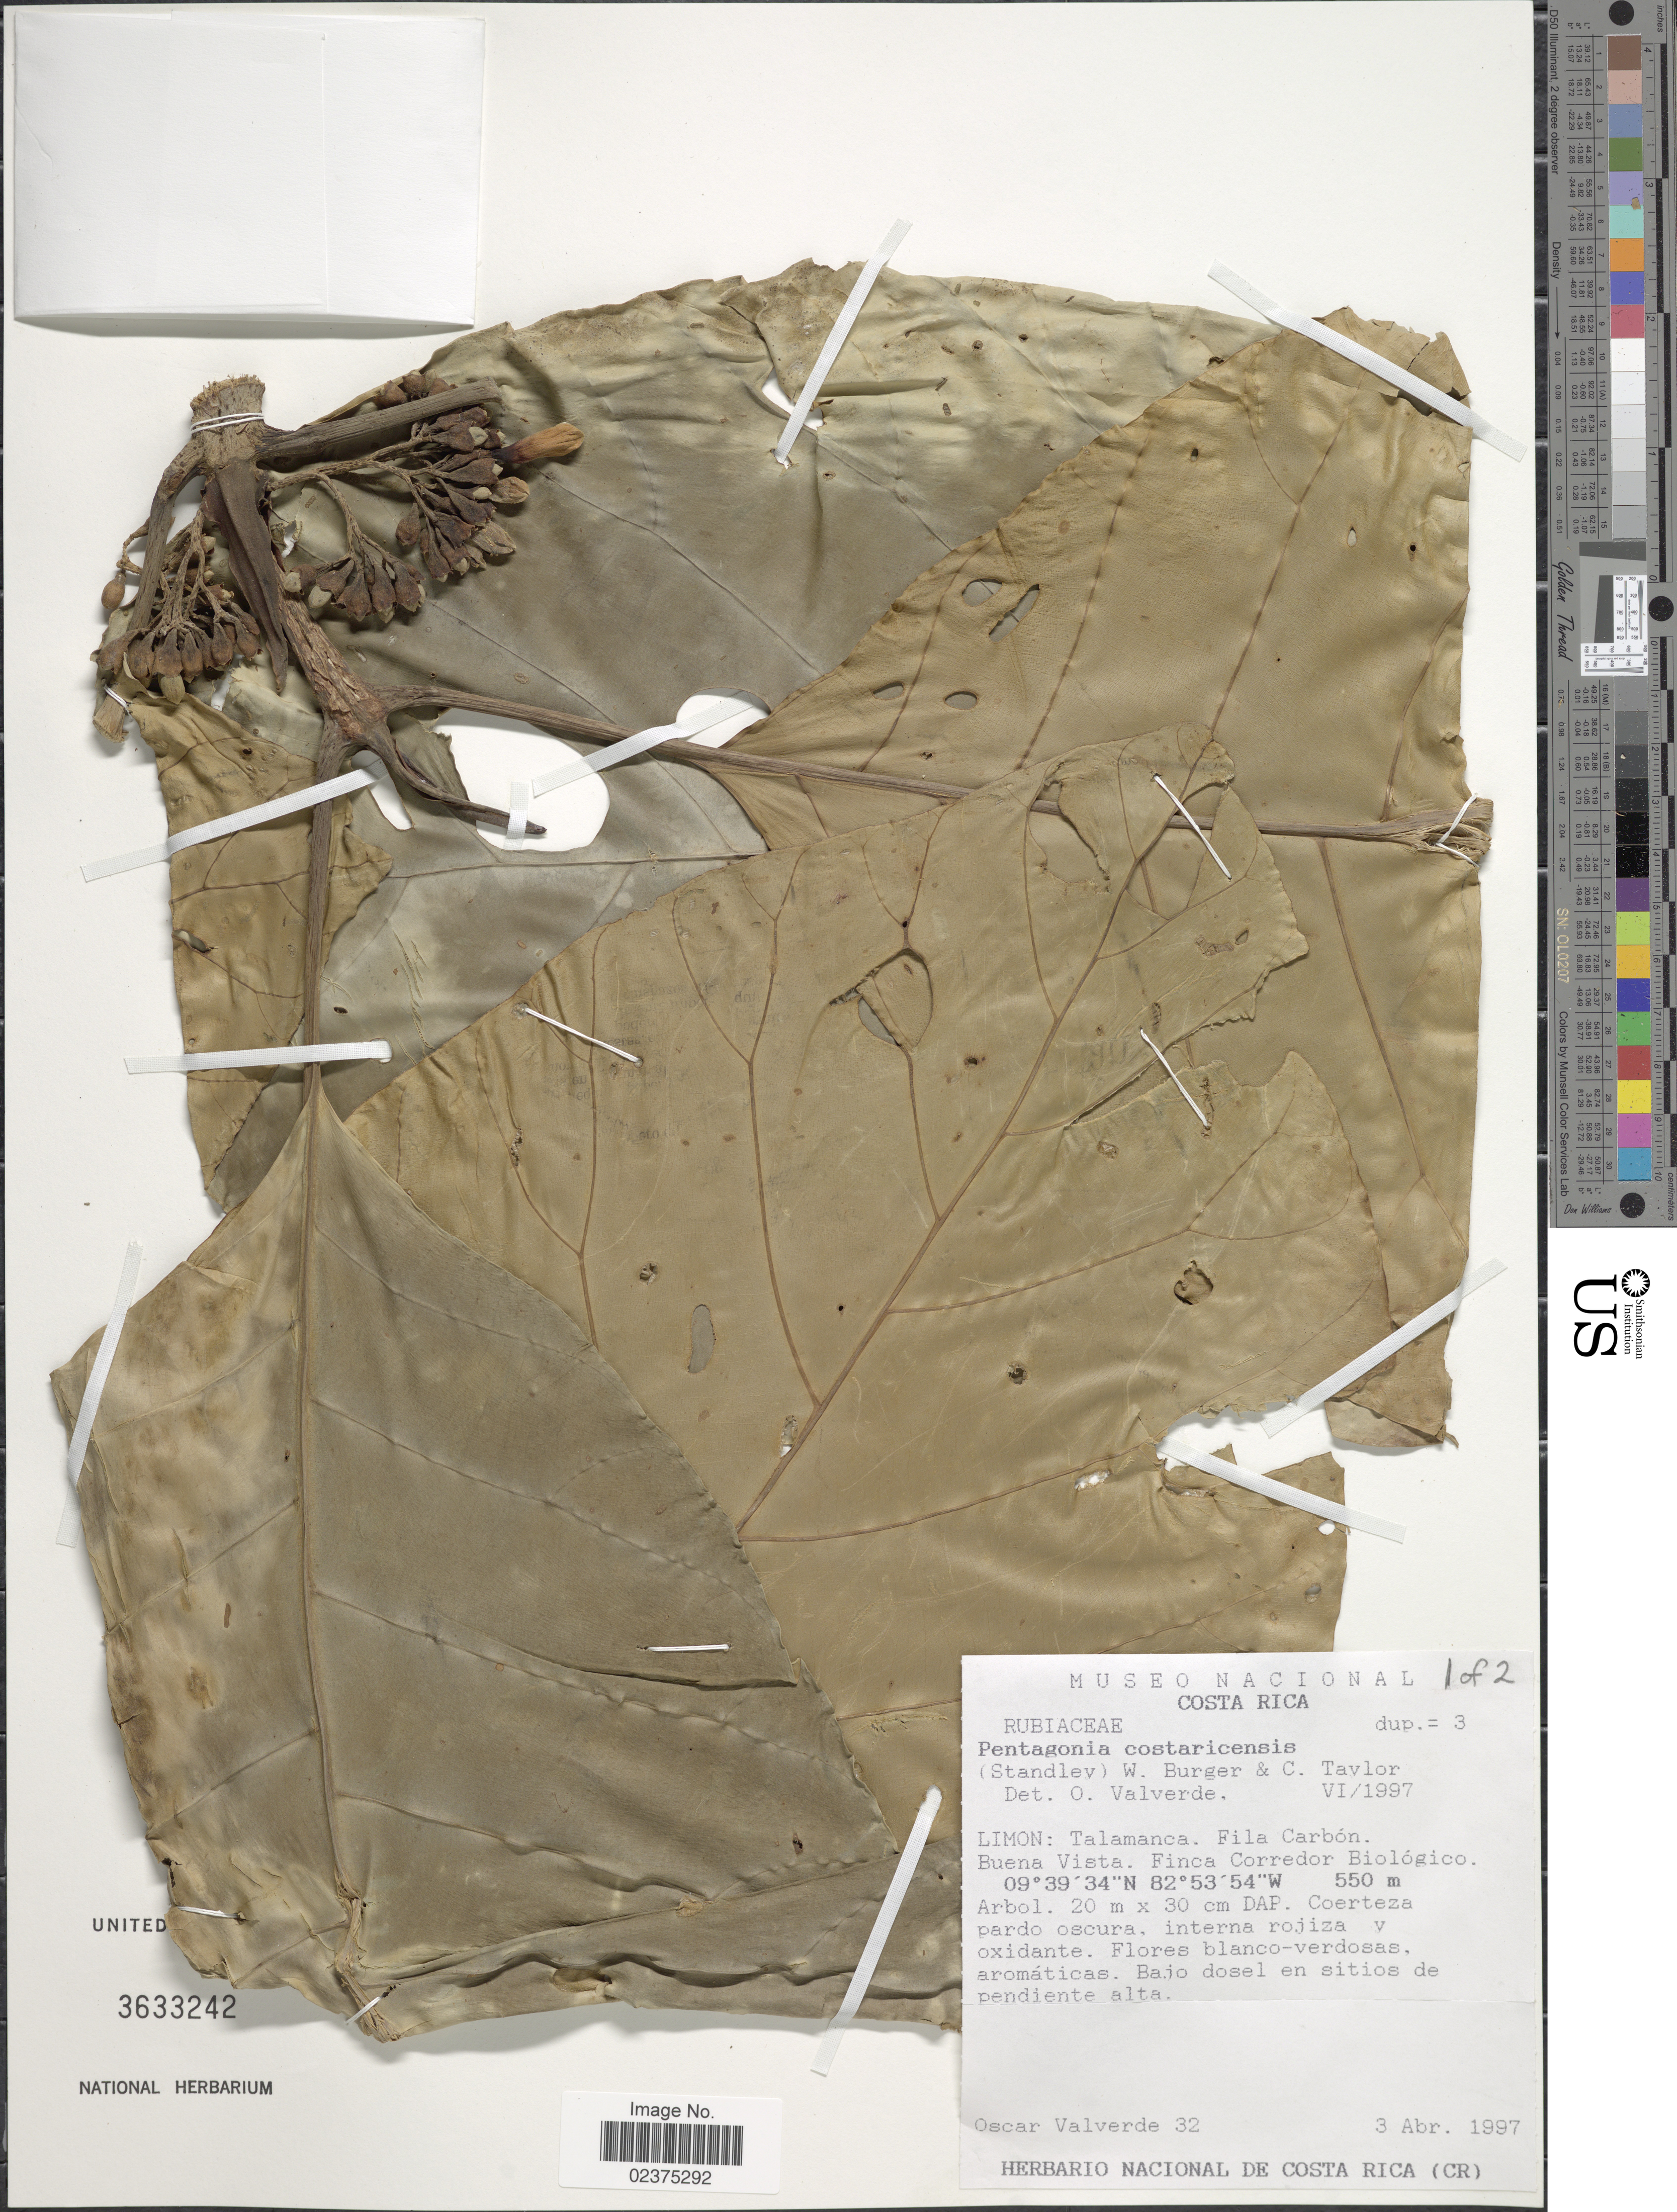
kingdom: Plantae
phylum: Tracheophyta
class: Magnoliopsida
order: Gentianales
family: Rubiaceae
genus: Pentagonia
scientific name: Pentagonia costaricensis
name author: (Standl.) W.C. Burger & C.M. Taylor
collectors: O. Valverde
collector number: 32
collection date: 1997-04-03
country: Costa Rica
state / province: Limón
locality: Talamanca. Fila Carbón. Buena Vista. Finca Corredor Biológico.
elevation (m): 550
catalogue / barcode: US 3633242